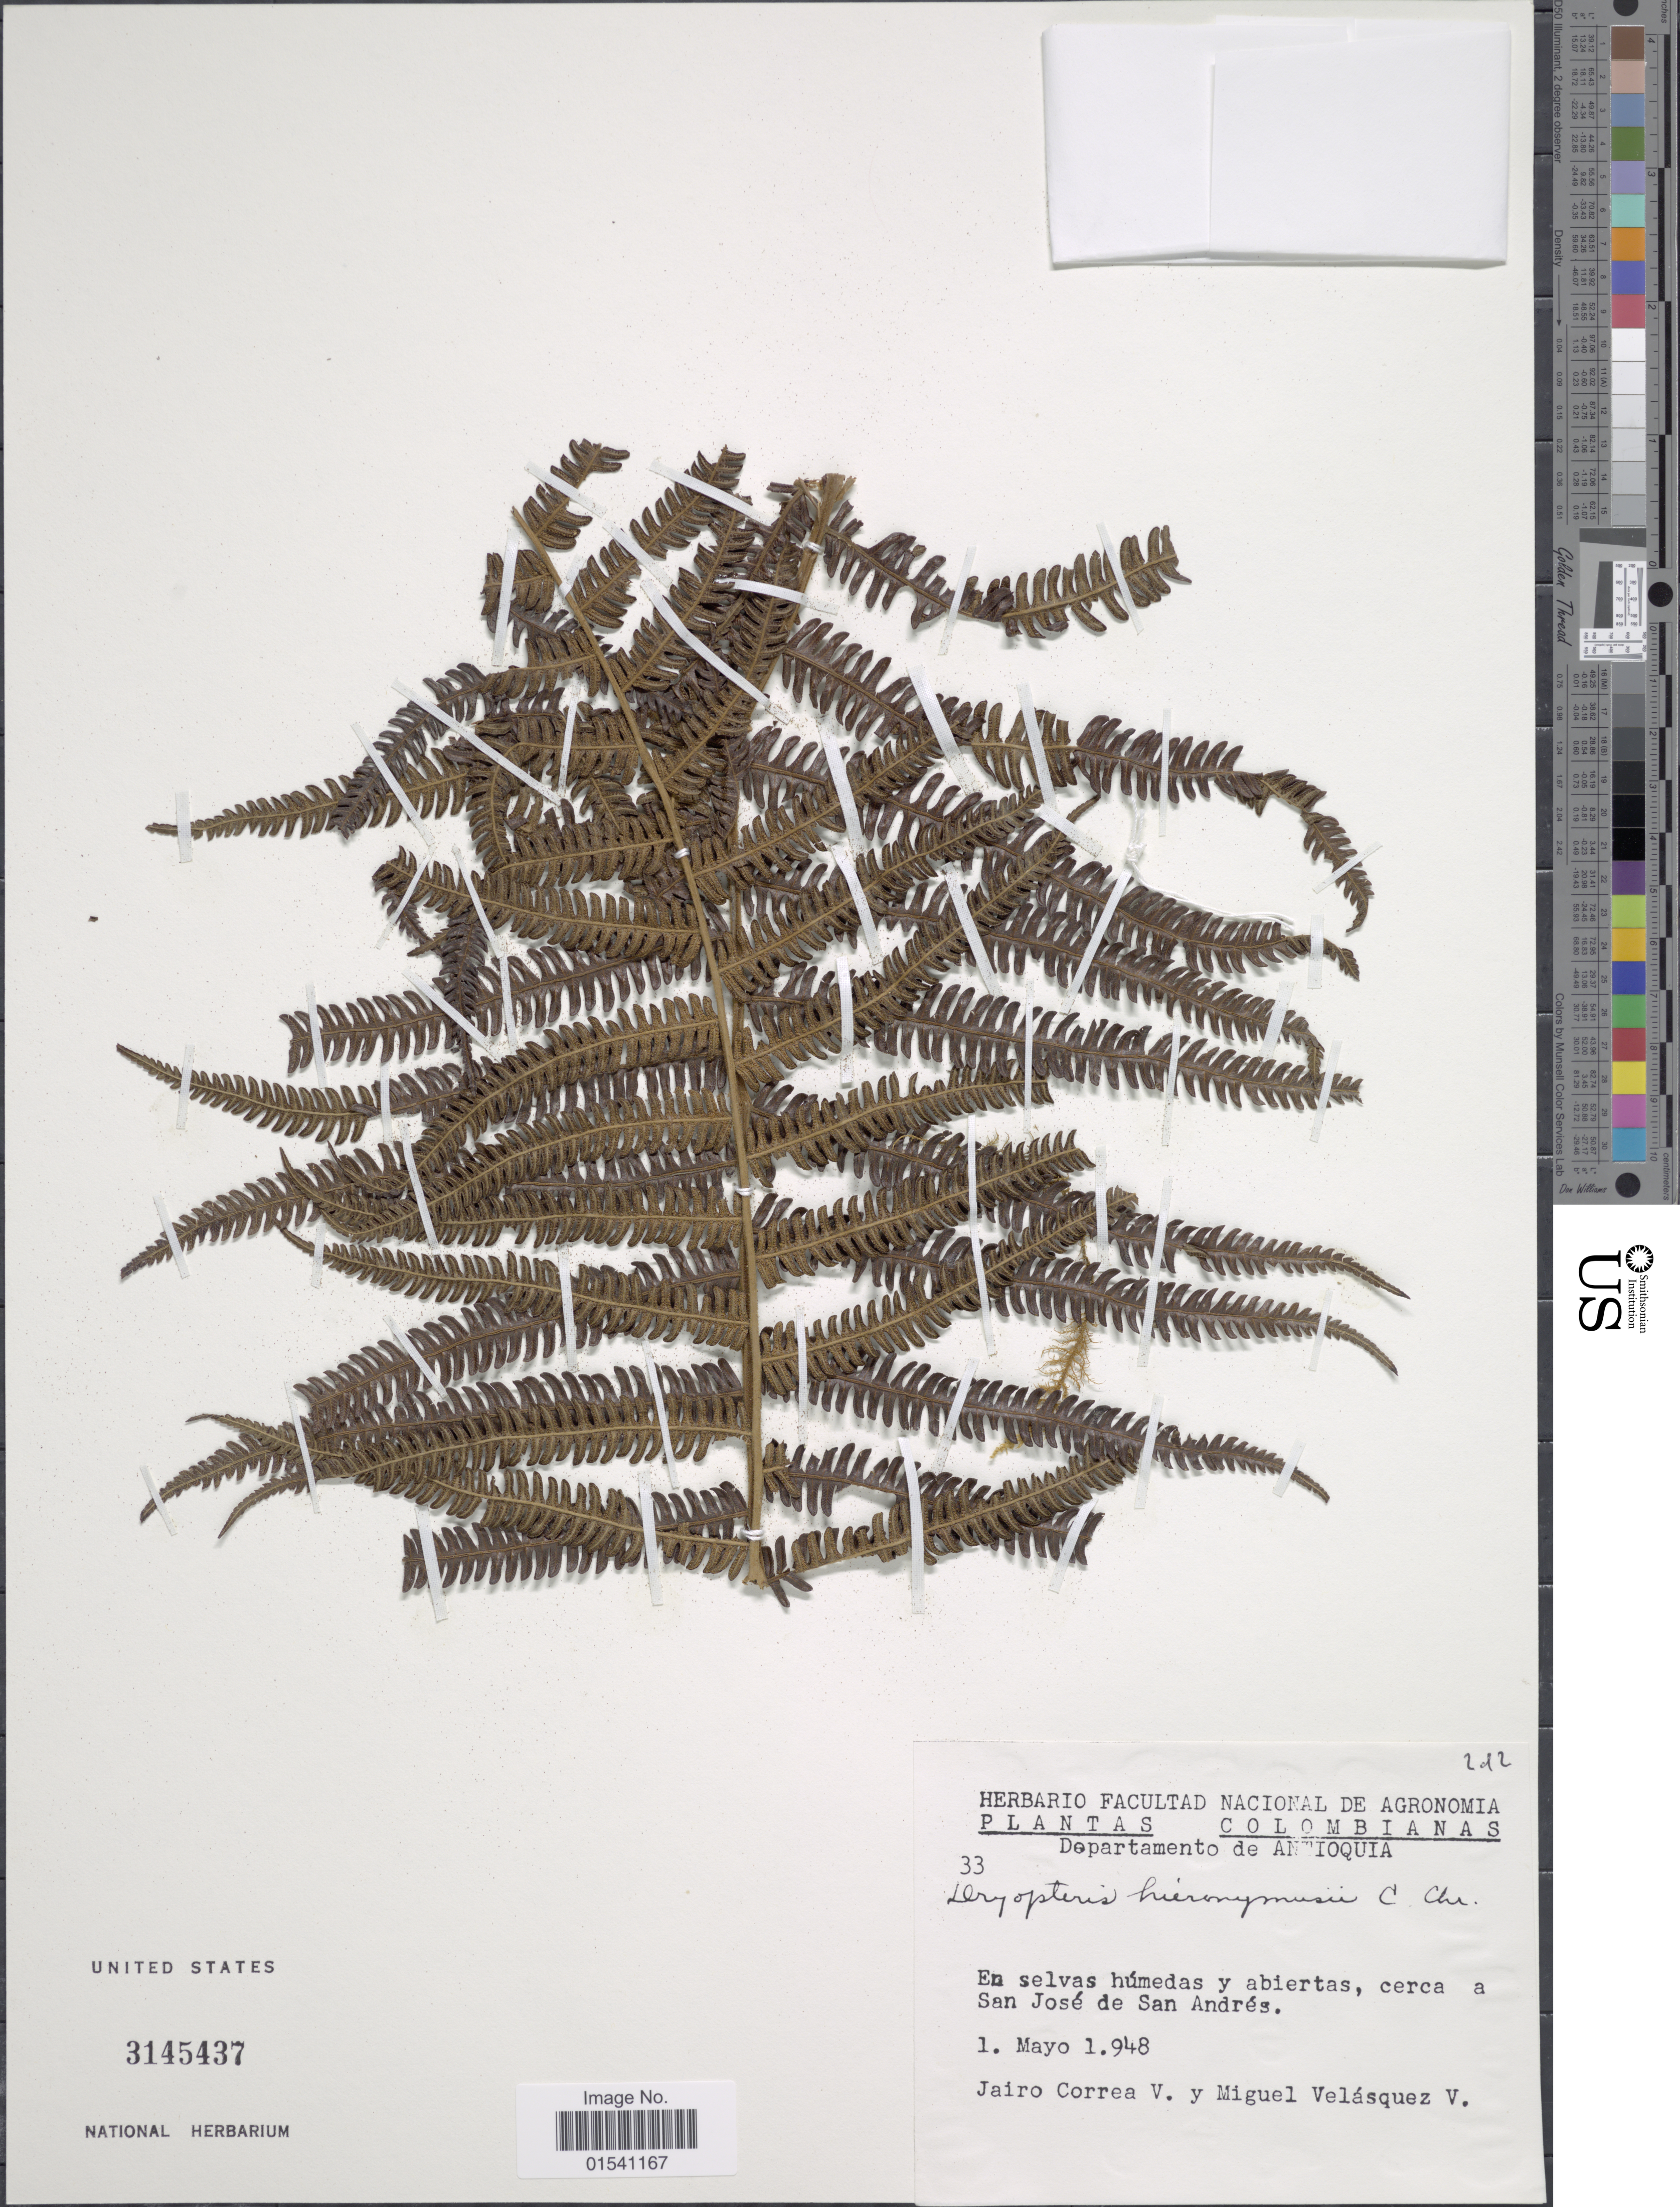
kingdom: Plantae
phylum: Tracheophyta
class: Polypodiopsida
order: Polypodiales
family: Thelypteridaceae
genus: Amauropelta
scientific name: Amauropelta sp.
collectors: J. Correa & M. Velasquez V.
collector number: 33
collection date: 1948-05-01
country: Colombia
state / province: Antioquia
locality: Departamento de Antioquia, En selvas húmedas y abiertas, cerca a San José de San Andrés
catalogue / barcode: US 3145437